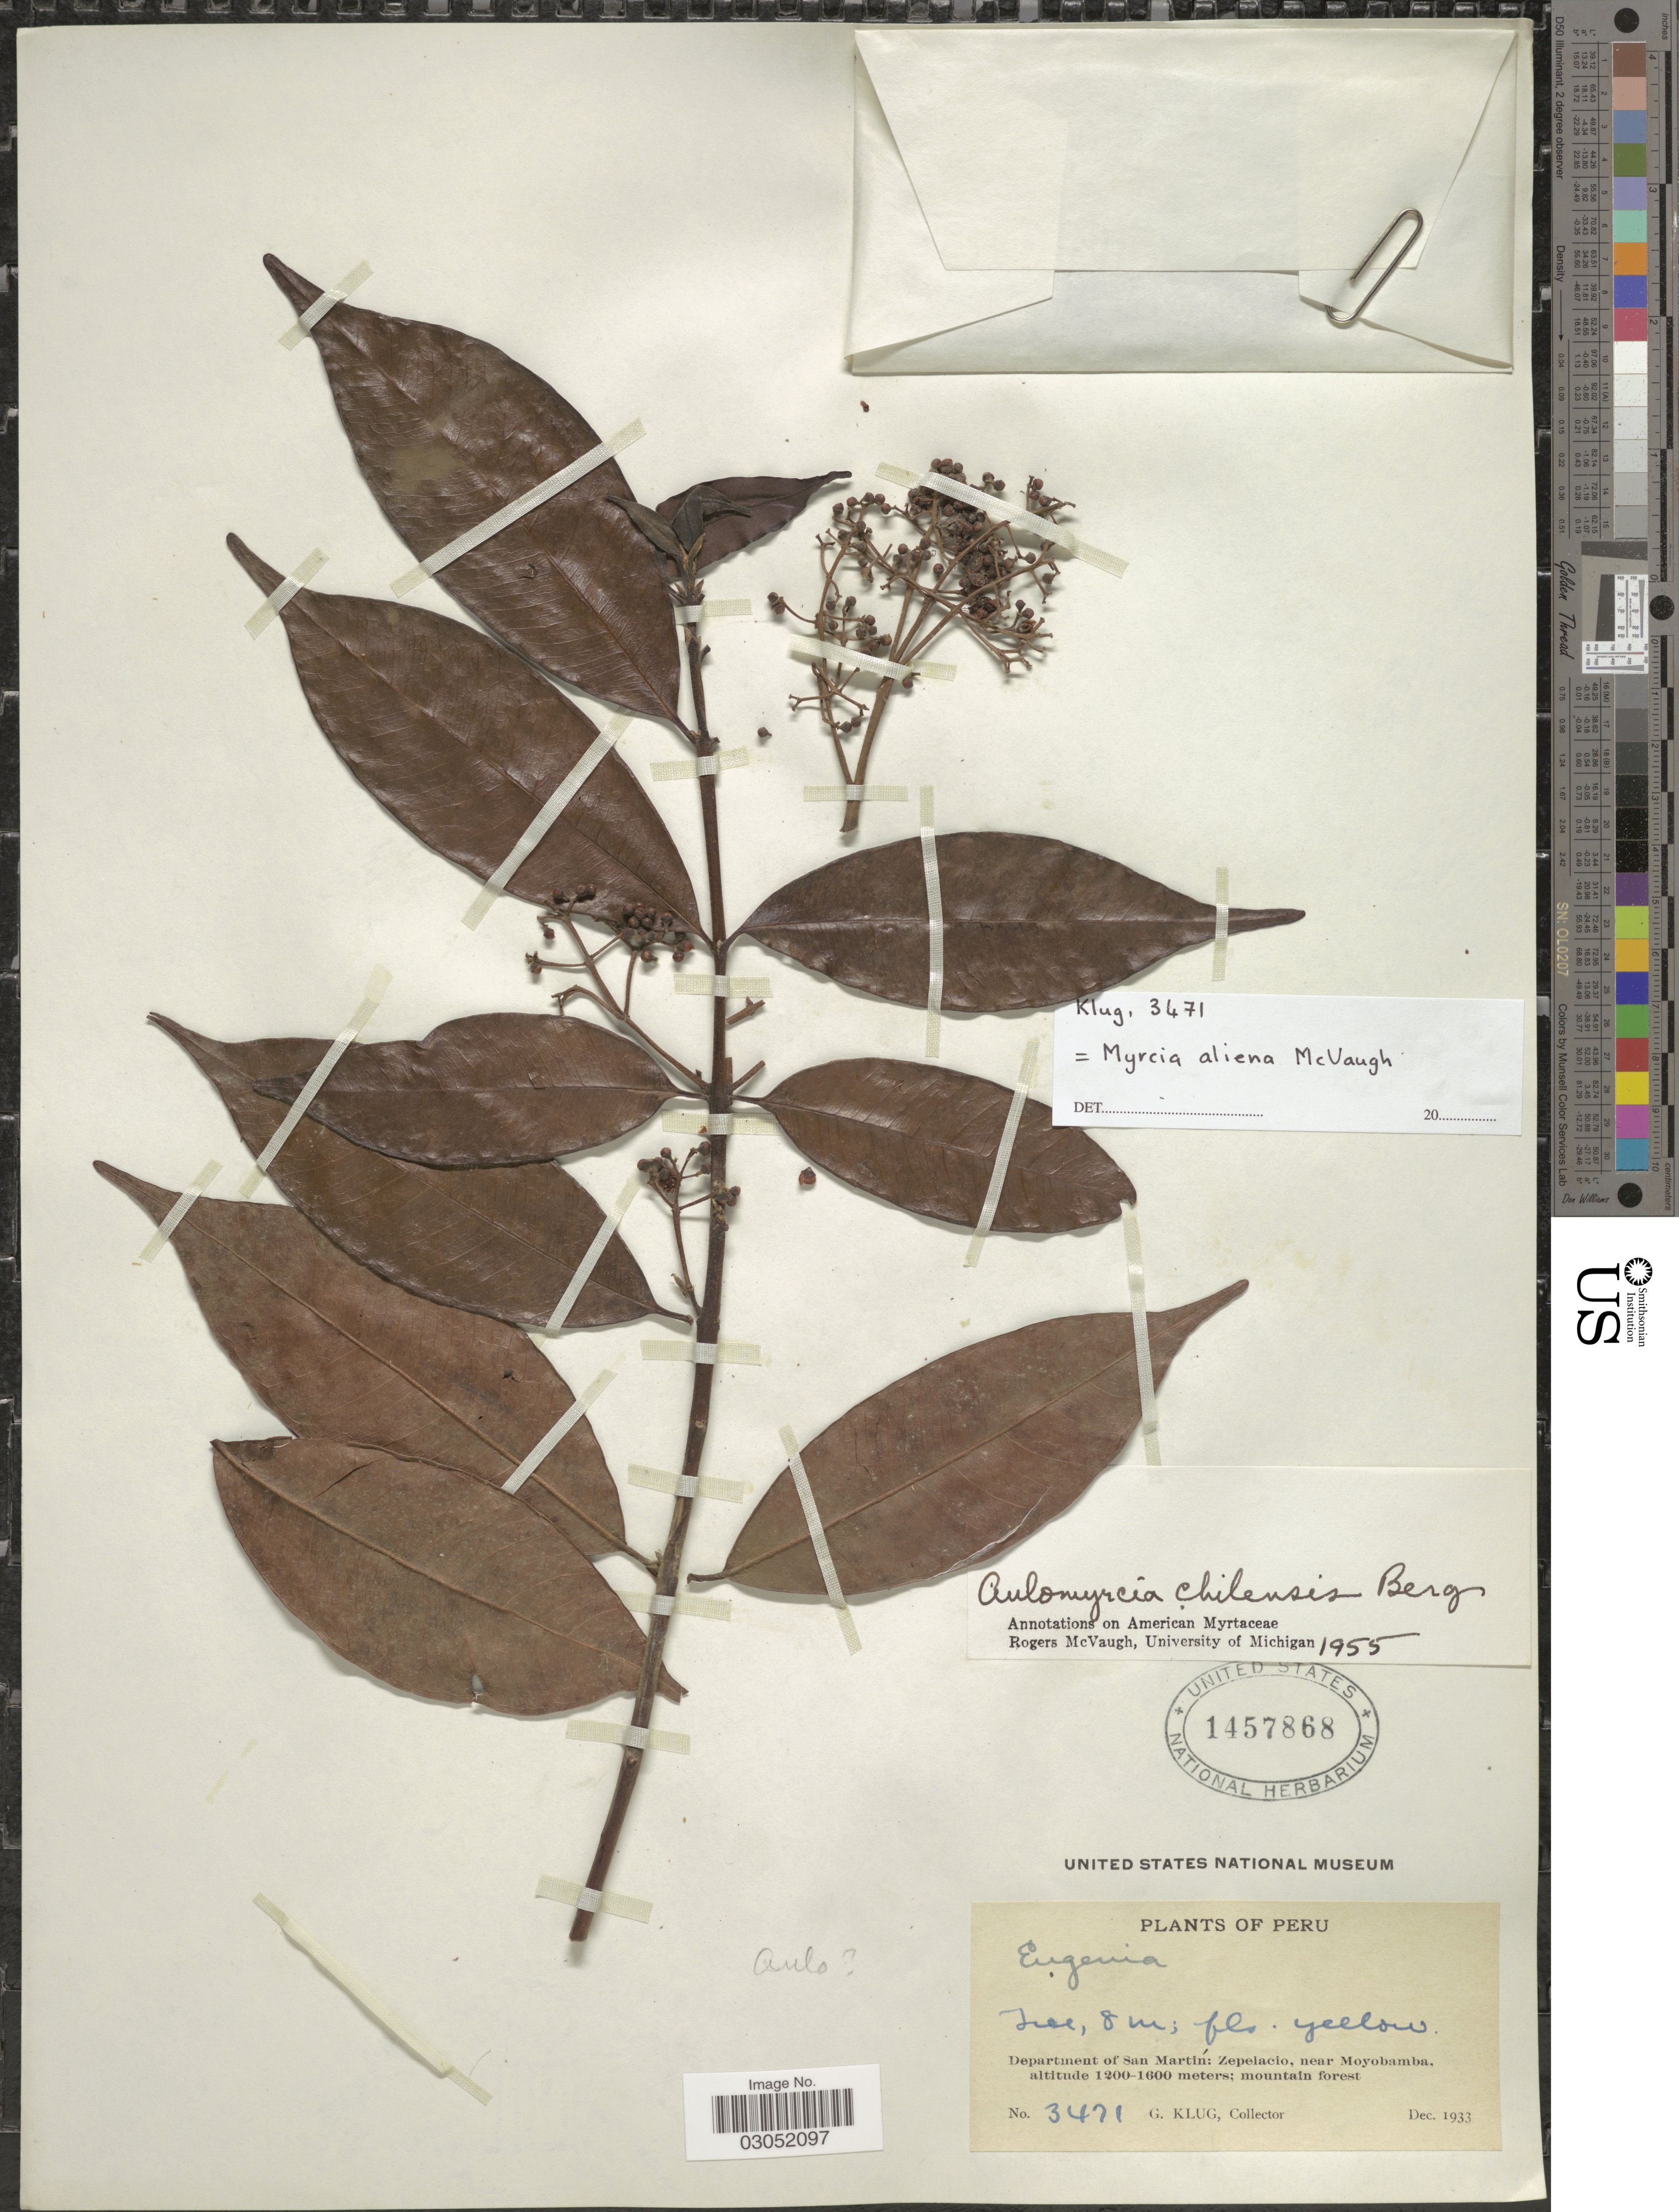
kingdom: Plantae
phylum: Tracheophyta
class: Magnoliopsida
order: Myrtales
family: Myrtaceae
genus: Myrcia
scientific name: Myrcia aliena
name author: McVaugh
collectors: G. Klug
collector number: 3471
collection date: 1933-12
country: Peru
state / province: San Martín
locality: Department of San Martín: Zepelacio, near Moyobamba.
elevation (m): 1200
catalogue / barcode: US 1457868